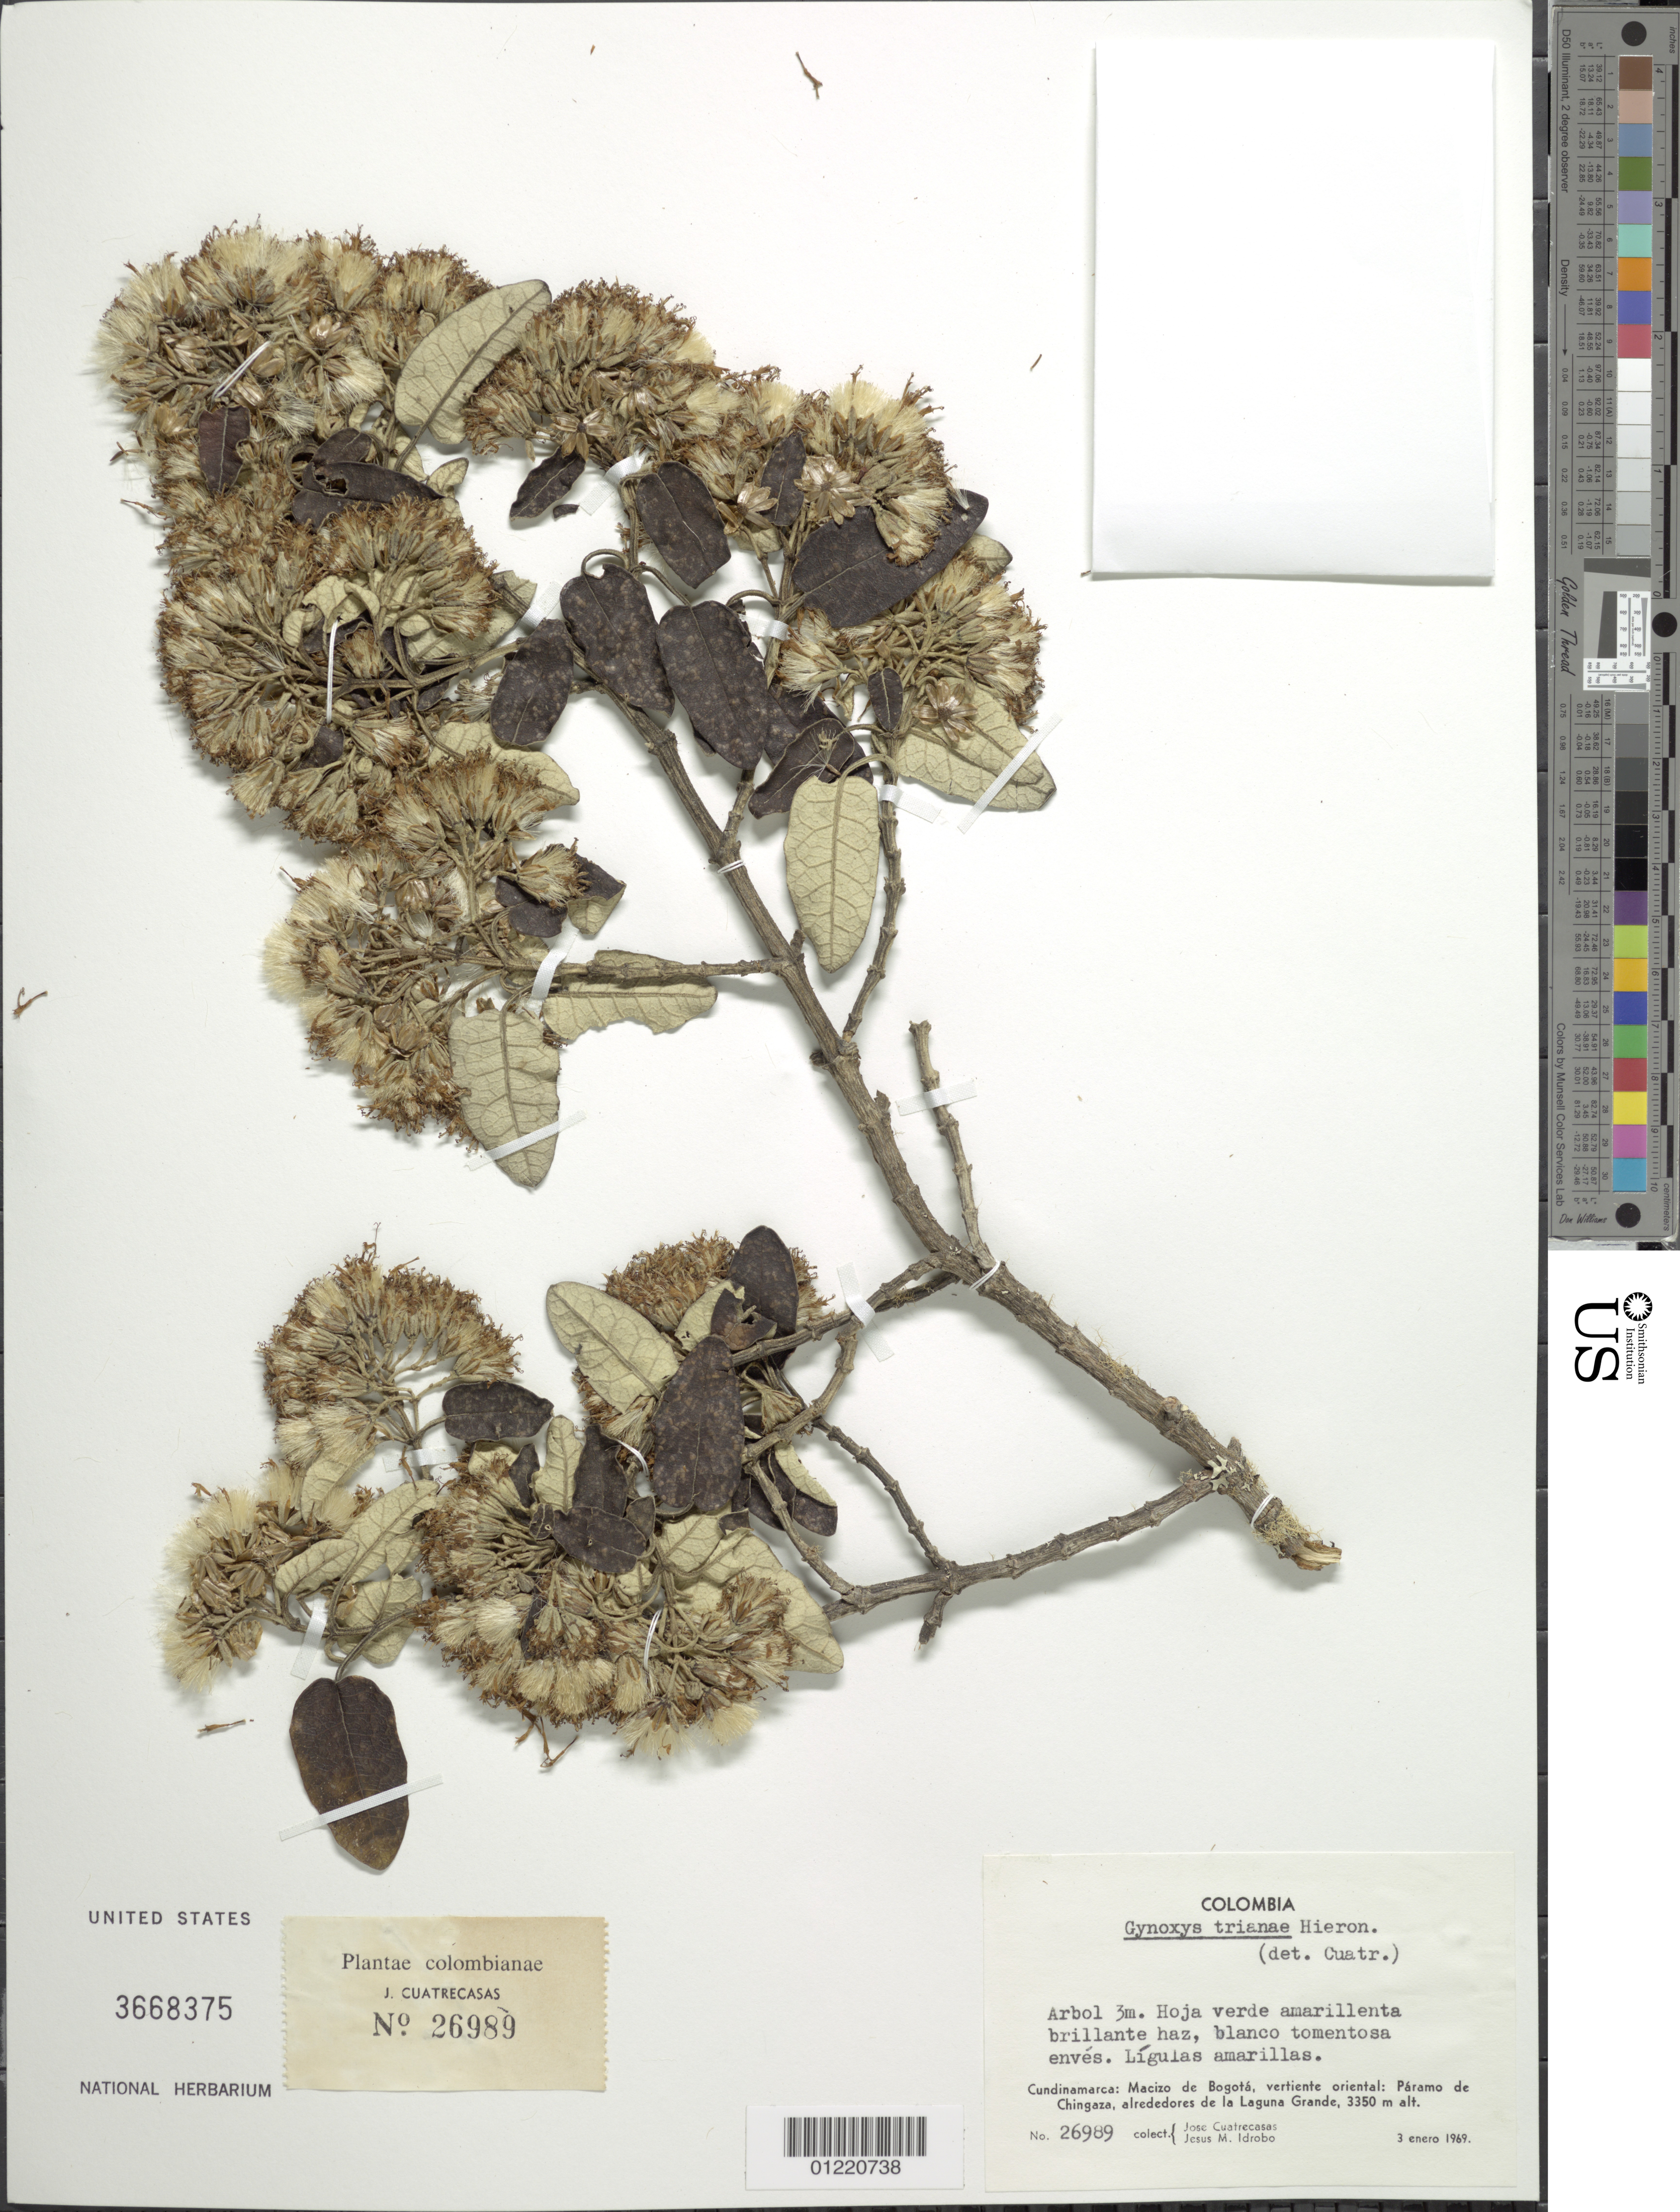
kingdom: Plantae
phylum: Tracheophyta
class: Magnoliopsida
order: Asterales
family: Asteraceae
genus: Gynoxys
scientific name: Gynoxys trianae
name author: Hieron.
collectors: J. Cuatrecasas & J. M. Idrobo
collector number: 26989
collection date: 1969-01-03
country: Colombia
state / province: Cundinamarca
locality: Macizo de Bogotá, vertiente oriental: Páramo de Chingaza, alrededores de la Laguna Grande.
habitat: Paramo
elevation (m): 3350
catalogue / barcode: US 3668375